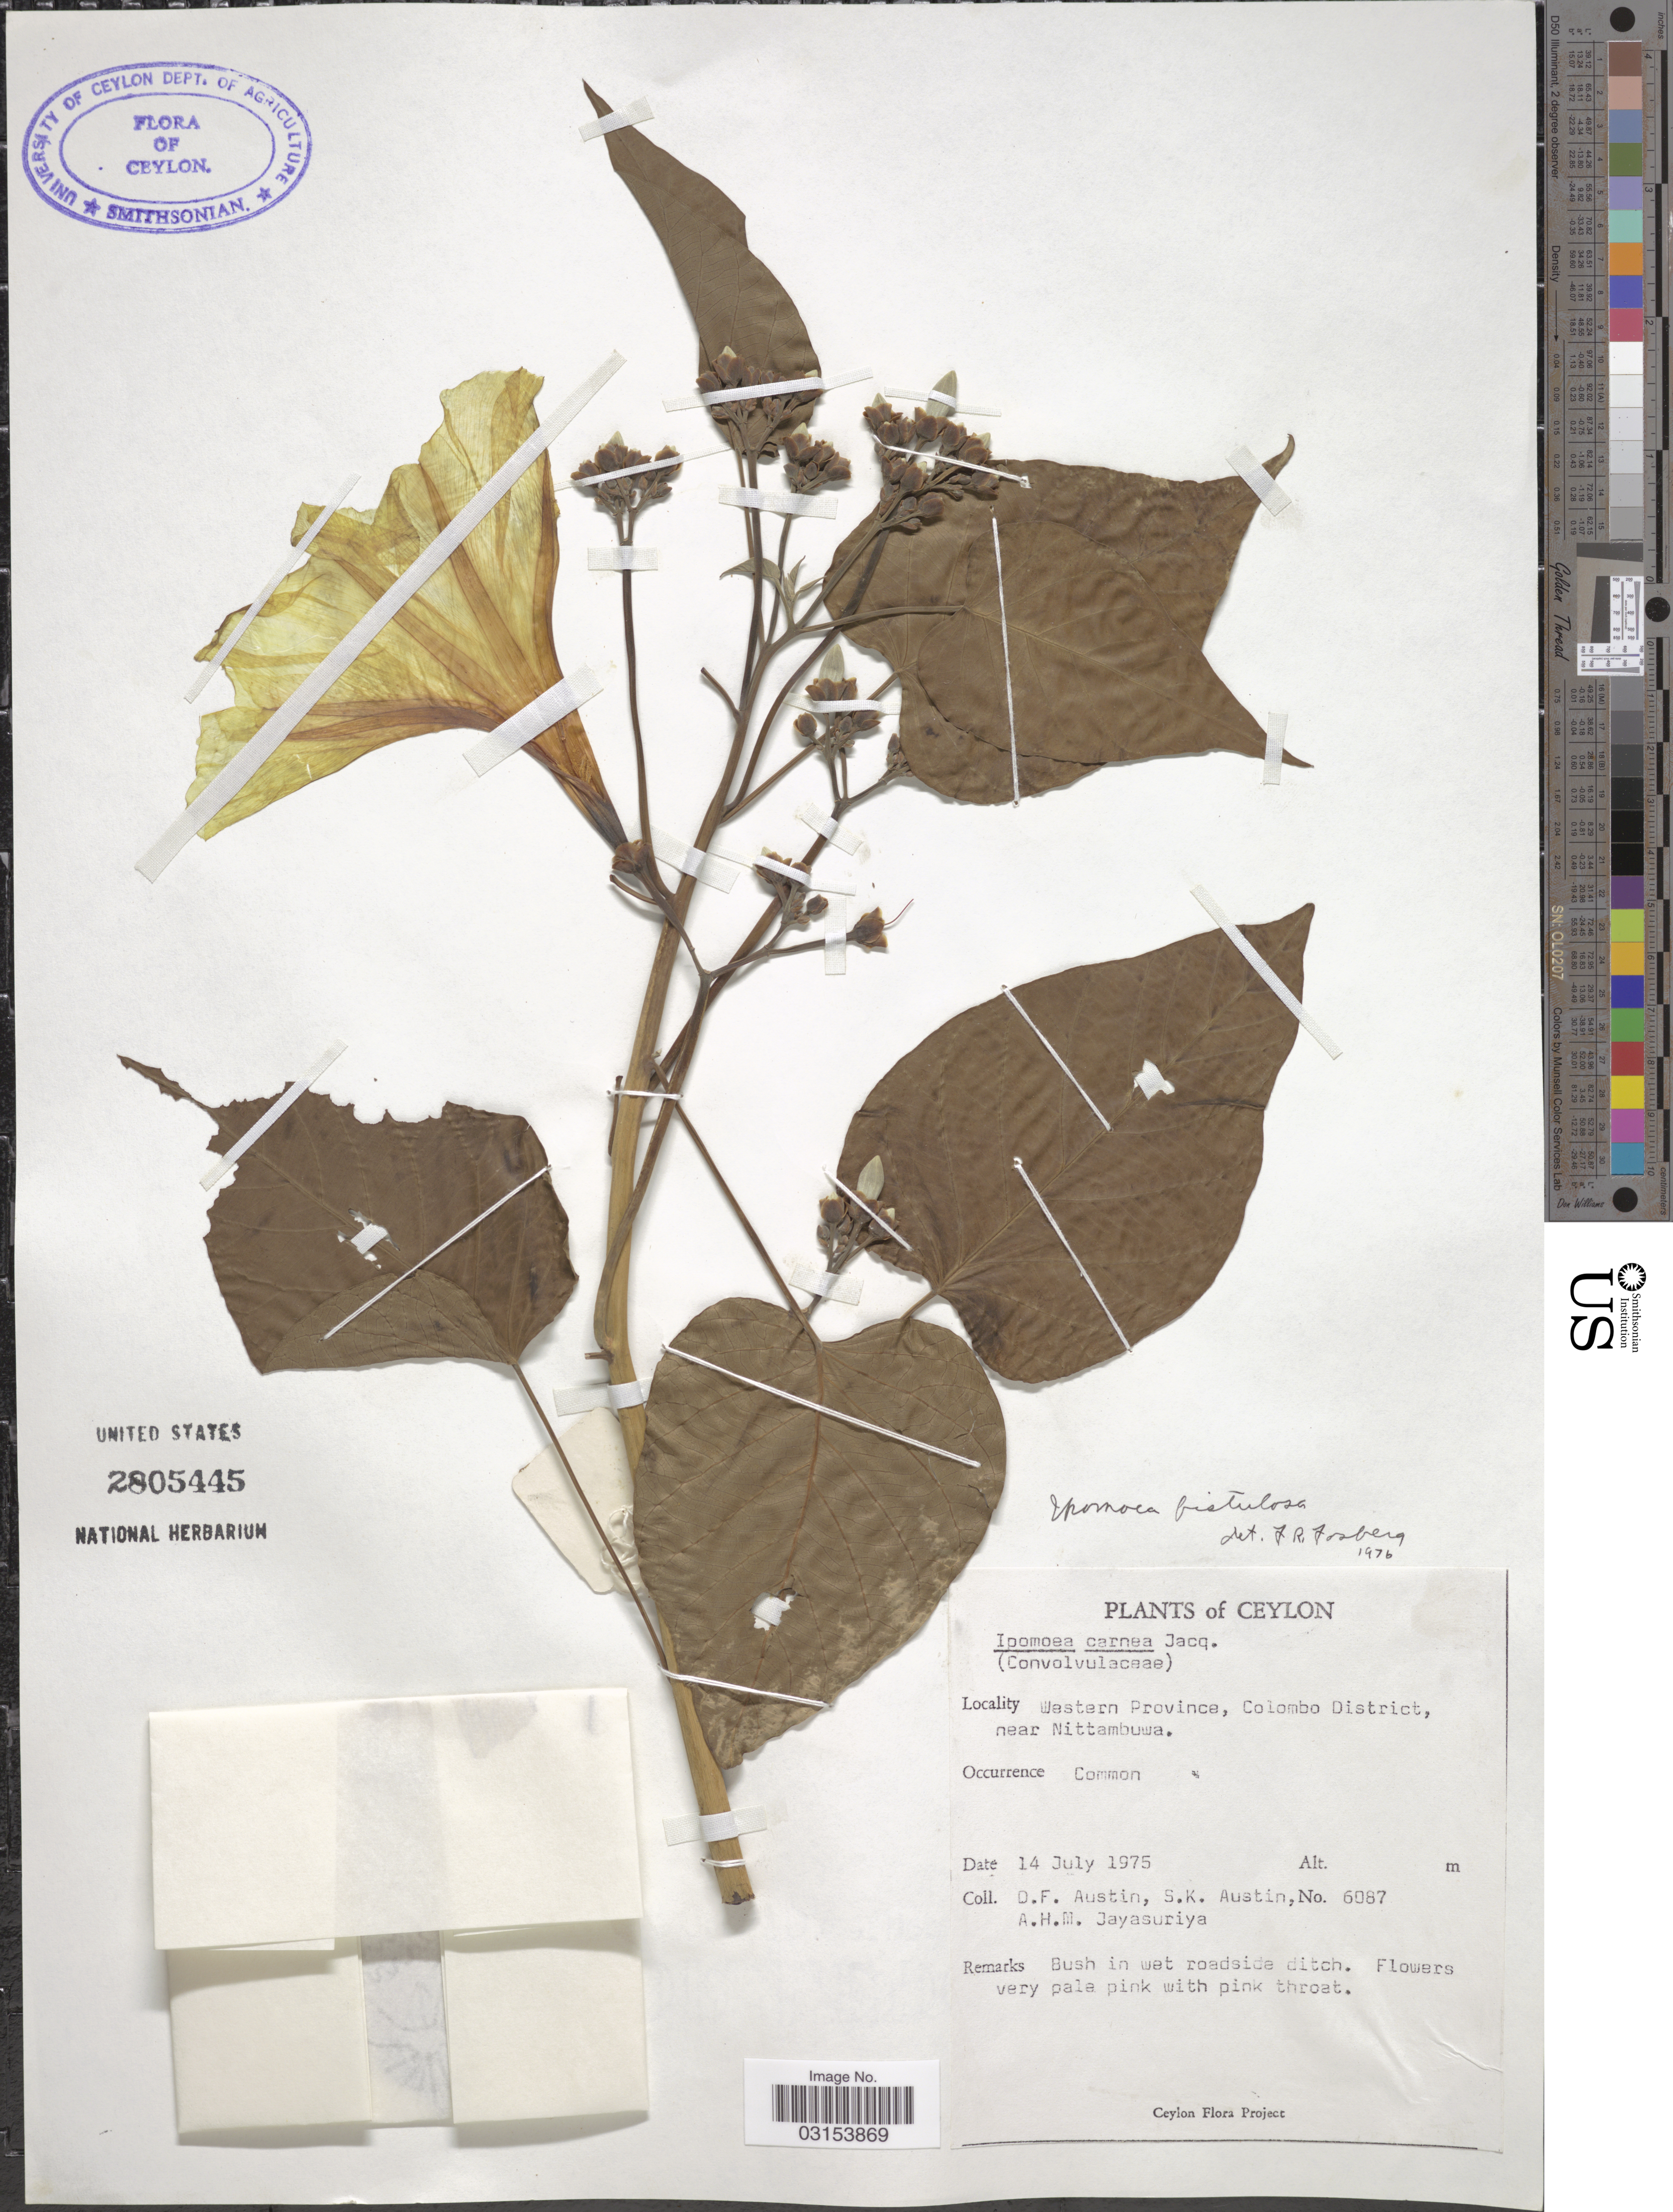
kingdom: Plantae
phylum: Tracheophyta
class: Magnoliopsida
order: Solanales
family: Convolvulaceae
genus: Ipomoea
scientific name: Ipomoea fistulosa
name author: Mart. ex Choisy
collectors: D. Austin, S. Austin & A. H. Jayasuriya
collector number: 6087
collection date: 1975-07-14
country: Sri Lanka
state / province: Western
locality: Ceylon. Colombo District, near Nittambuwa.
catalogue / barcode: US 2805445